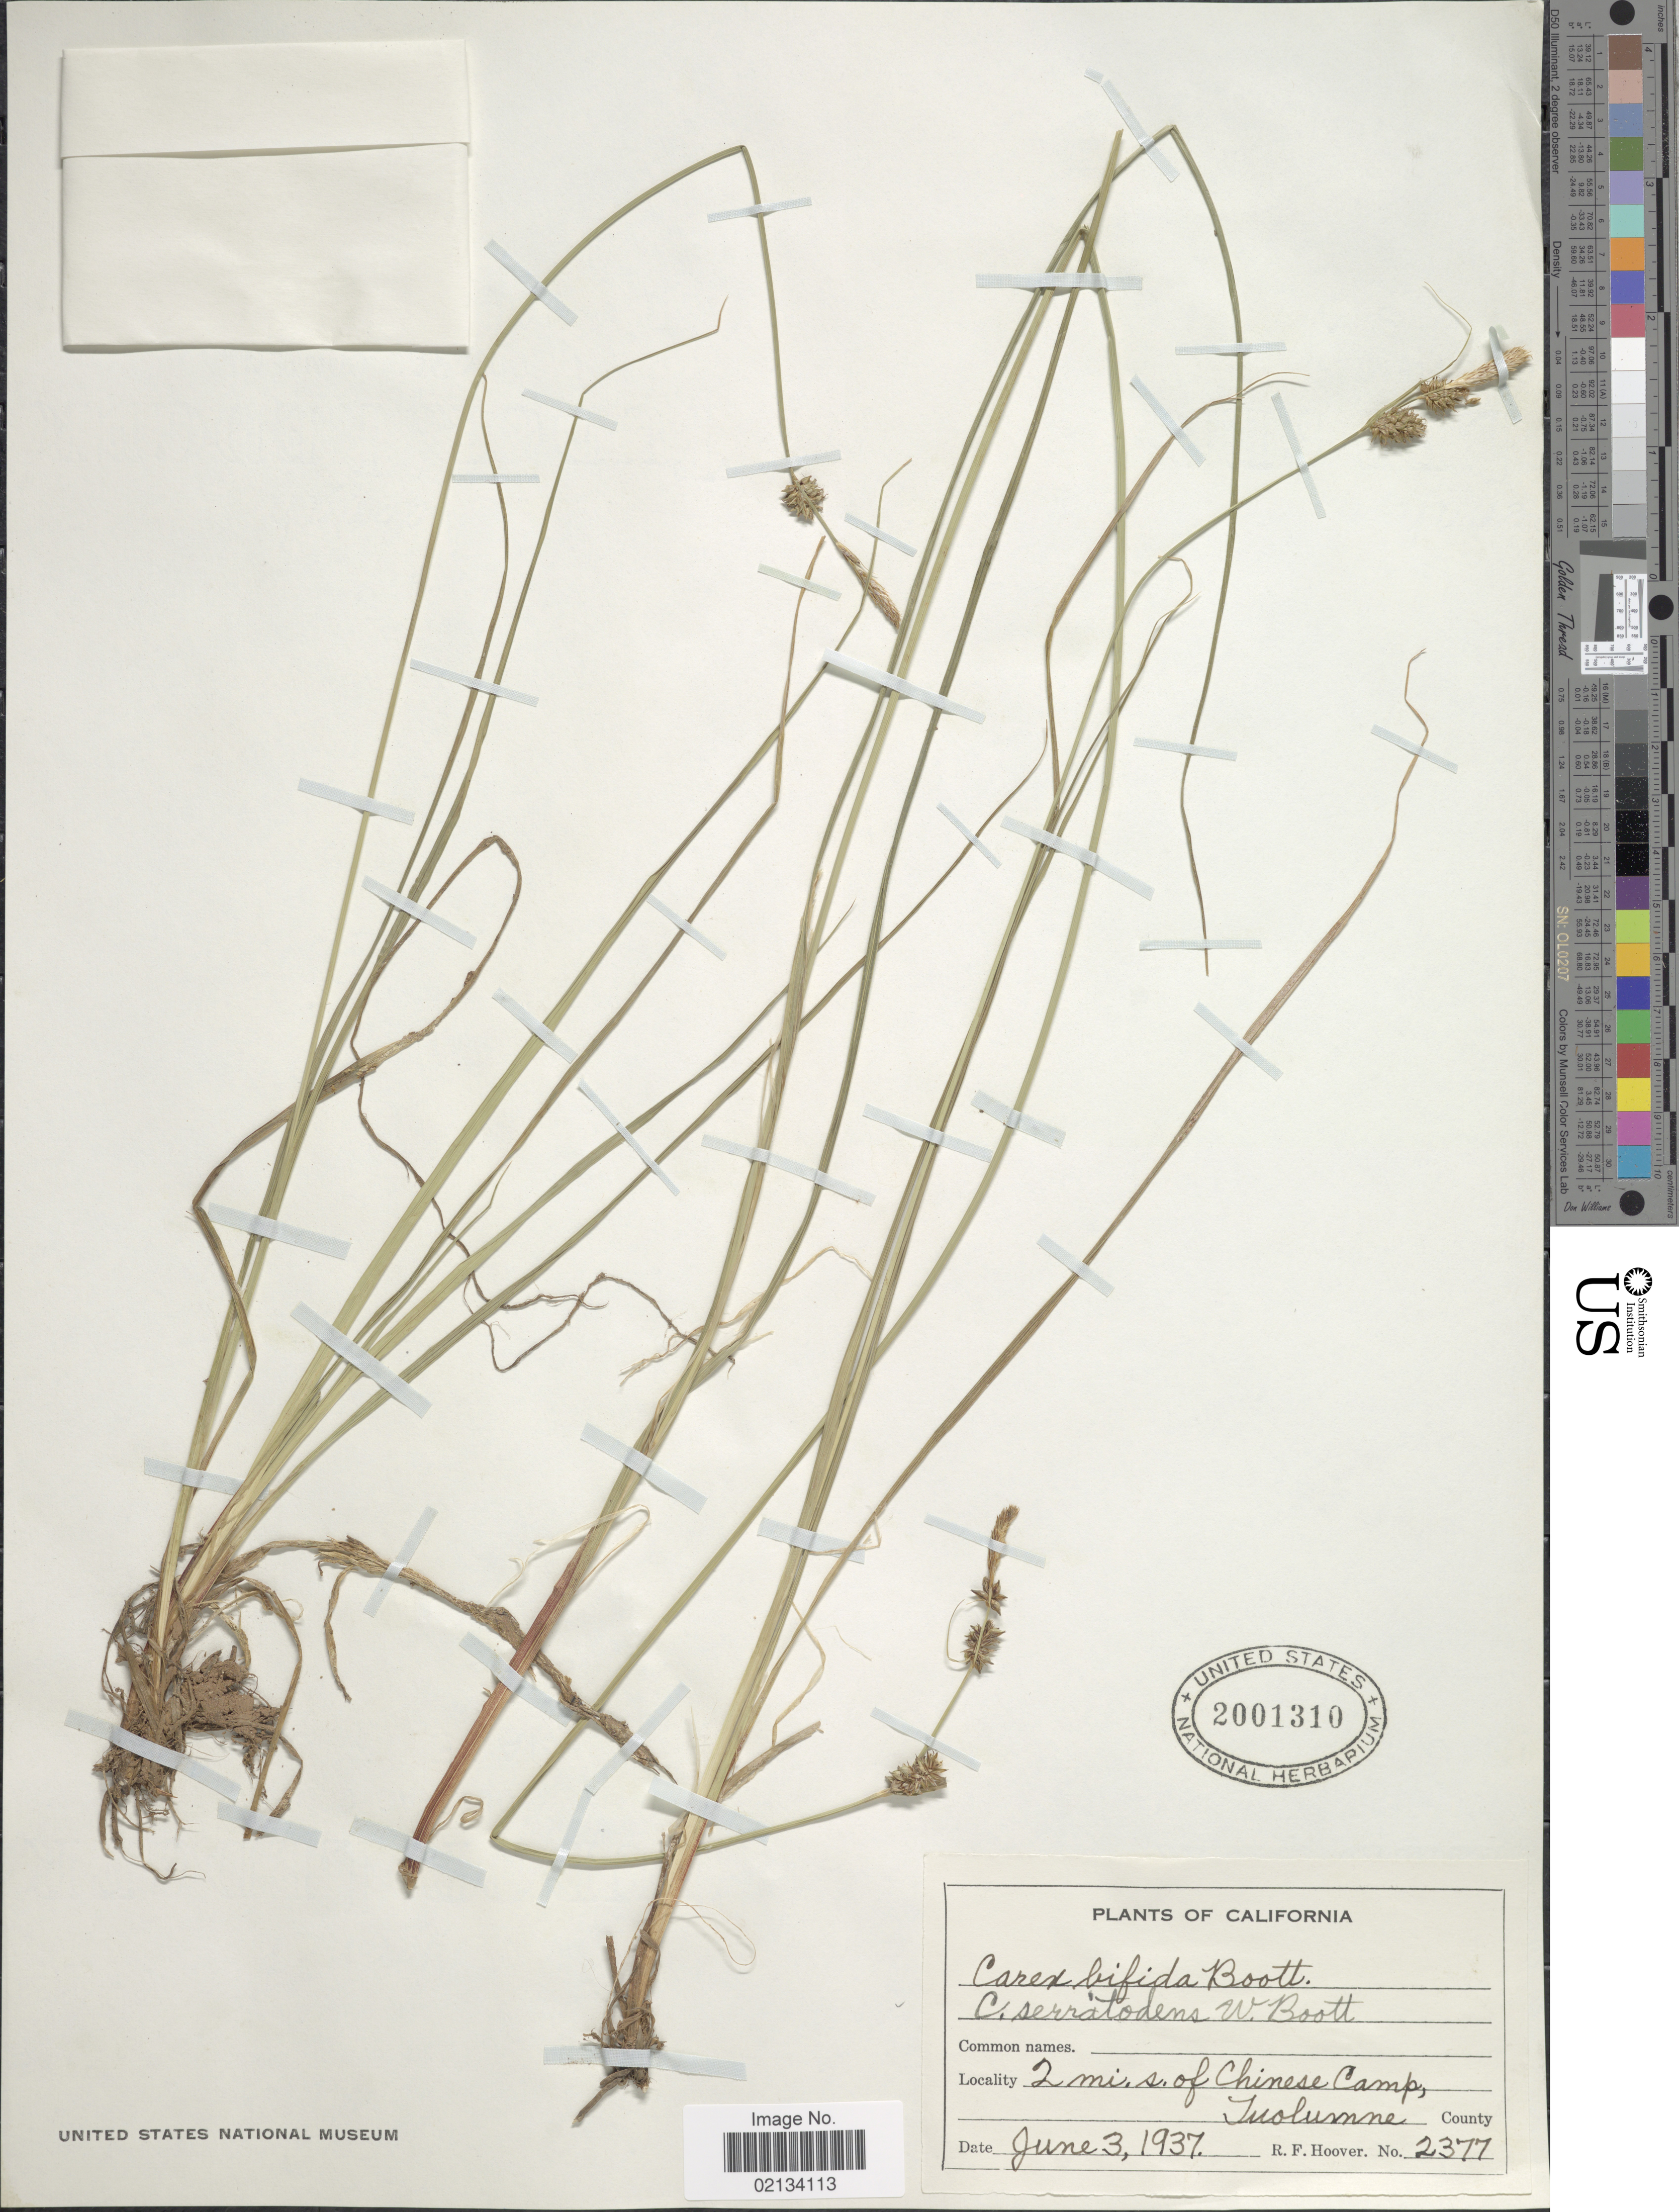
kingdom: Plantae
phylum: Tracheophyta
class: Liliopsida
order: Poales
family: Cyperaceae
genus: Carex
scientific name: Carex serratodens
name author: W. Boott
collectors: R. F. Hoover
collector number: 2377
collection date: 1937-06-03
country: United States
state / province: California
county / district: Tuolumne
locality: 2 mi. s. of Chinese Camp, Tuolumne County.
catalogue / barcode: US 2001310